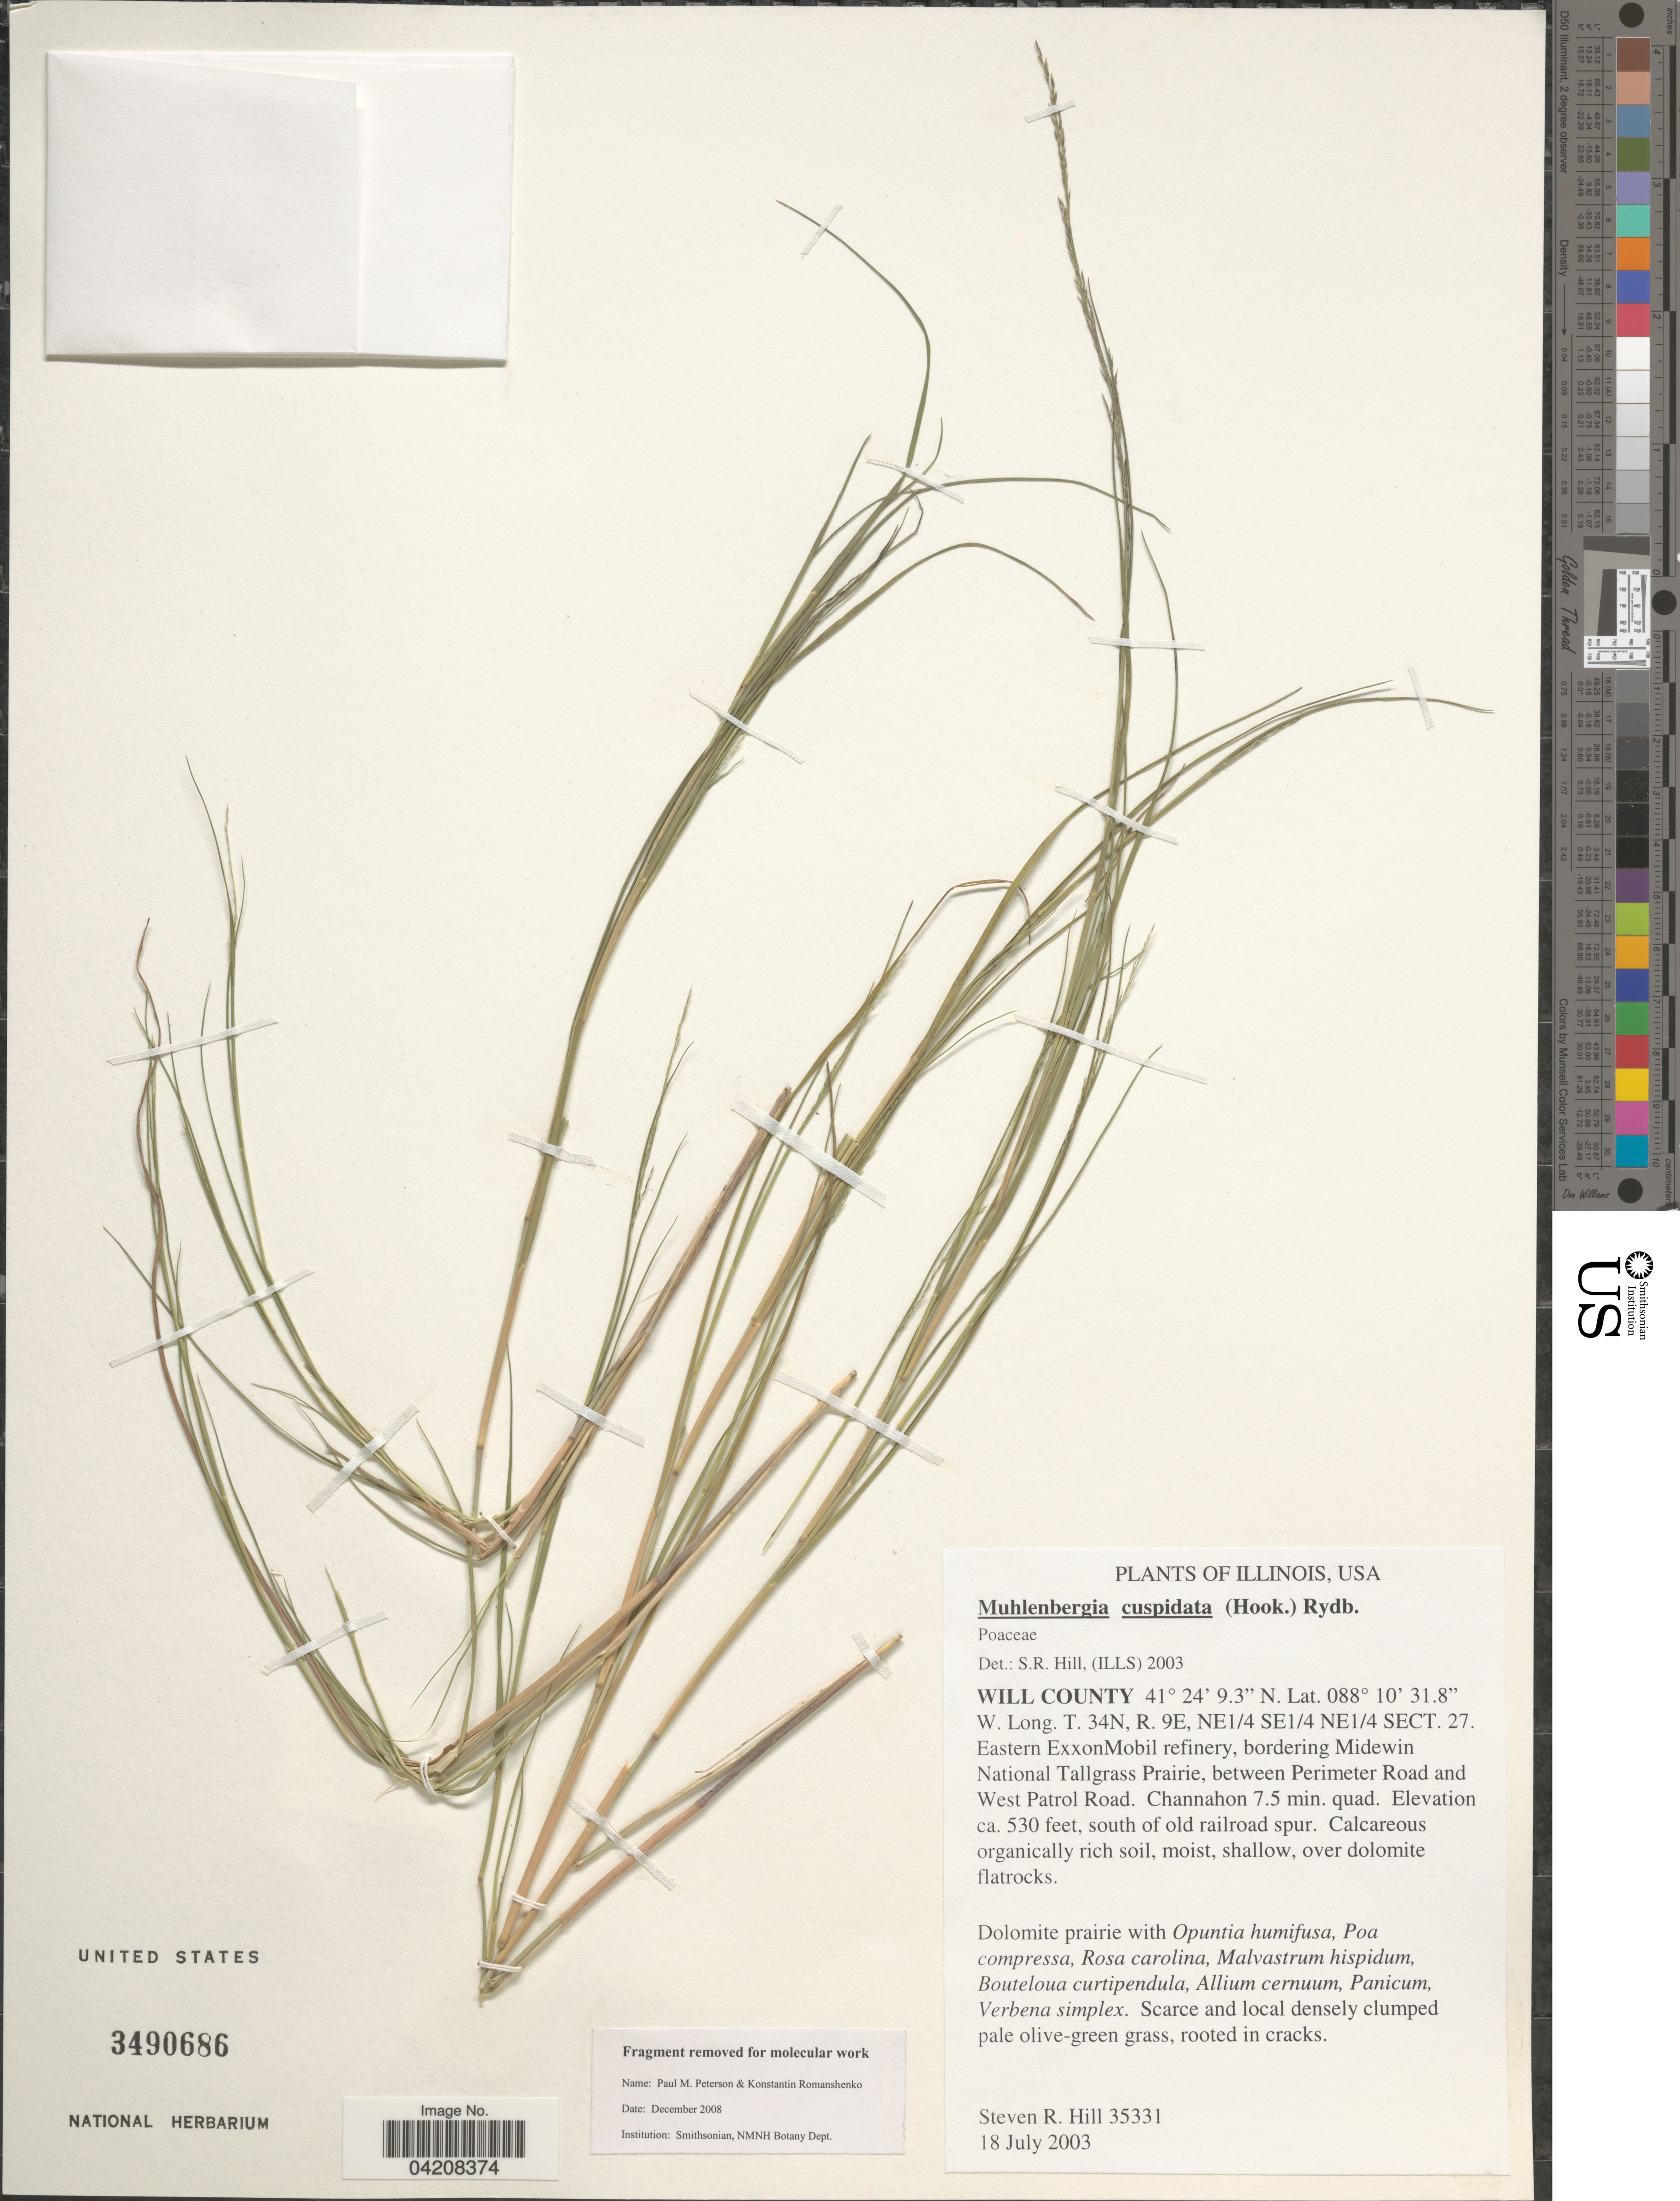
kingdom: Plantae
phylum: Tracheophyta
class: Liliopsida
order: Poales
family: Poaceae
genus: Muhlenbergia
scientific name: Muhlenbergia cuspidata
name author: (Torr. ex Hook.) Rydb.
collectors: S. R. Hill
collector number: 35331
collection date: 2003-07-18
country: United States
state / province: Illinois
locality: Will County. T. 34N, R. 9E, NE1/4 SE1/4 NE1/4 Sect. 27. Eastern ExxonMobil refinery, bordering Midewin National Tallgrass Prairie, between Perimeter Road and West Patrol Road. Channahon 7.5 min. quad.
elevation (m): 162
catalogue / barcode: US 3490686